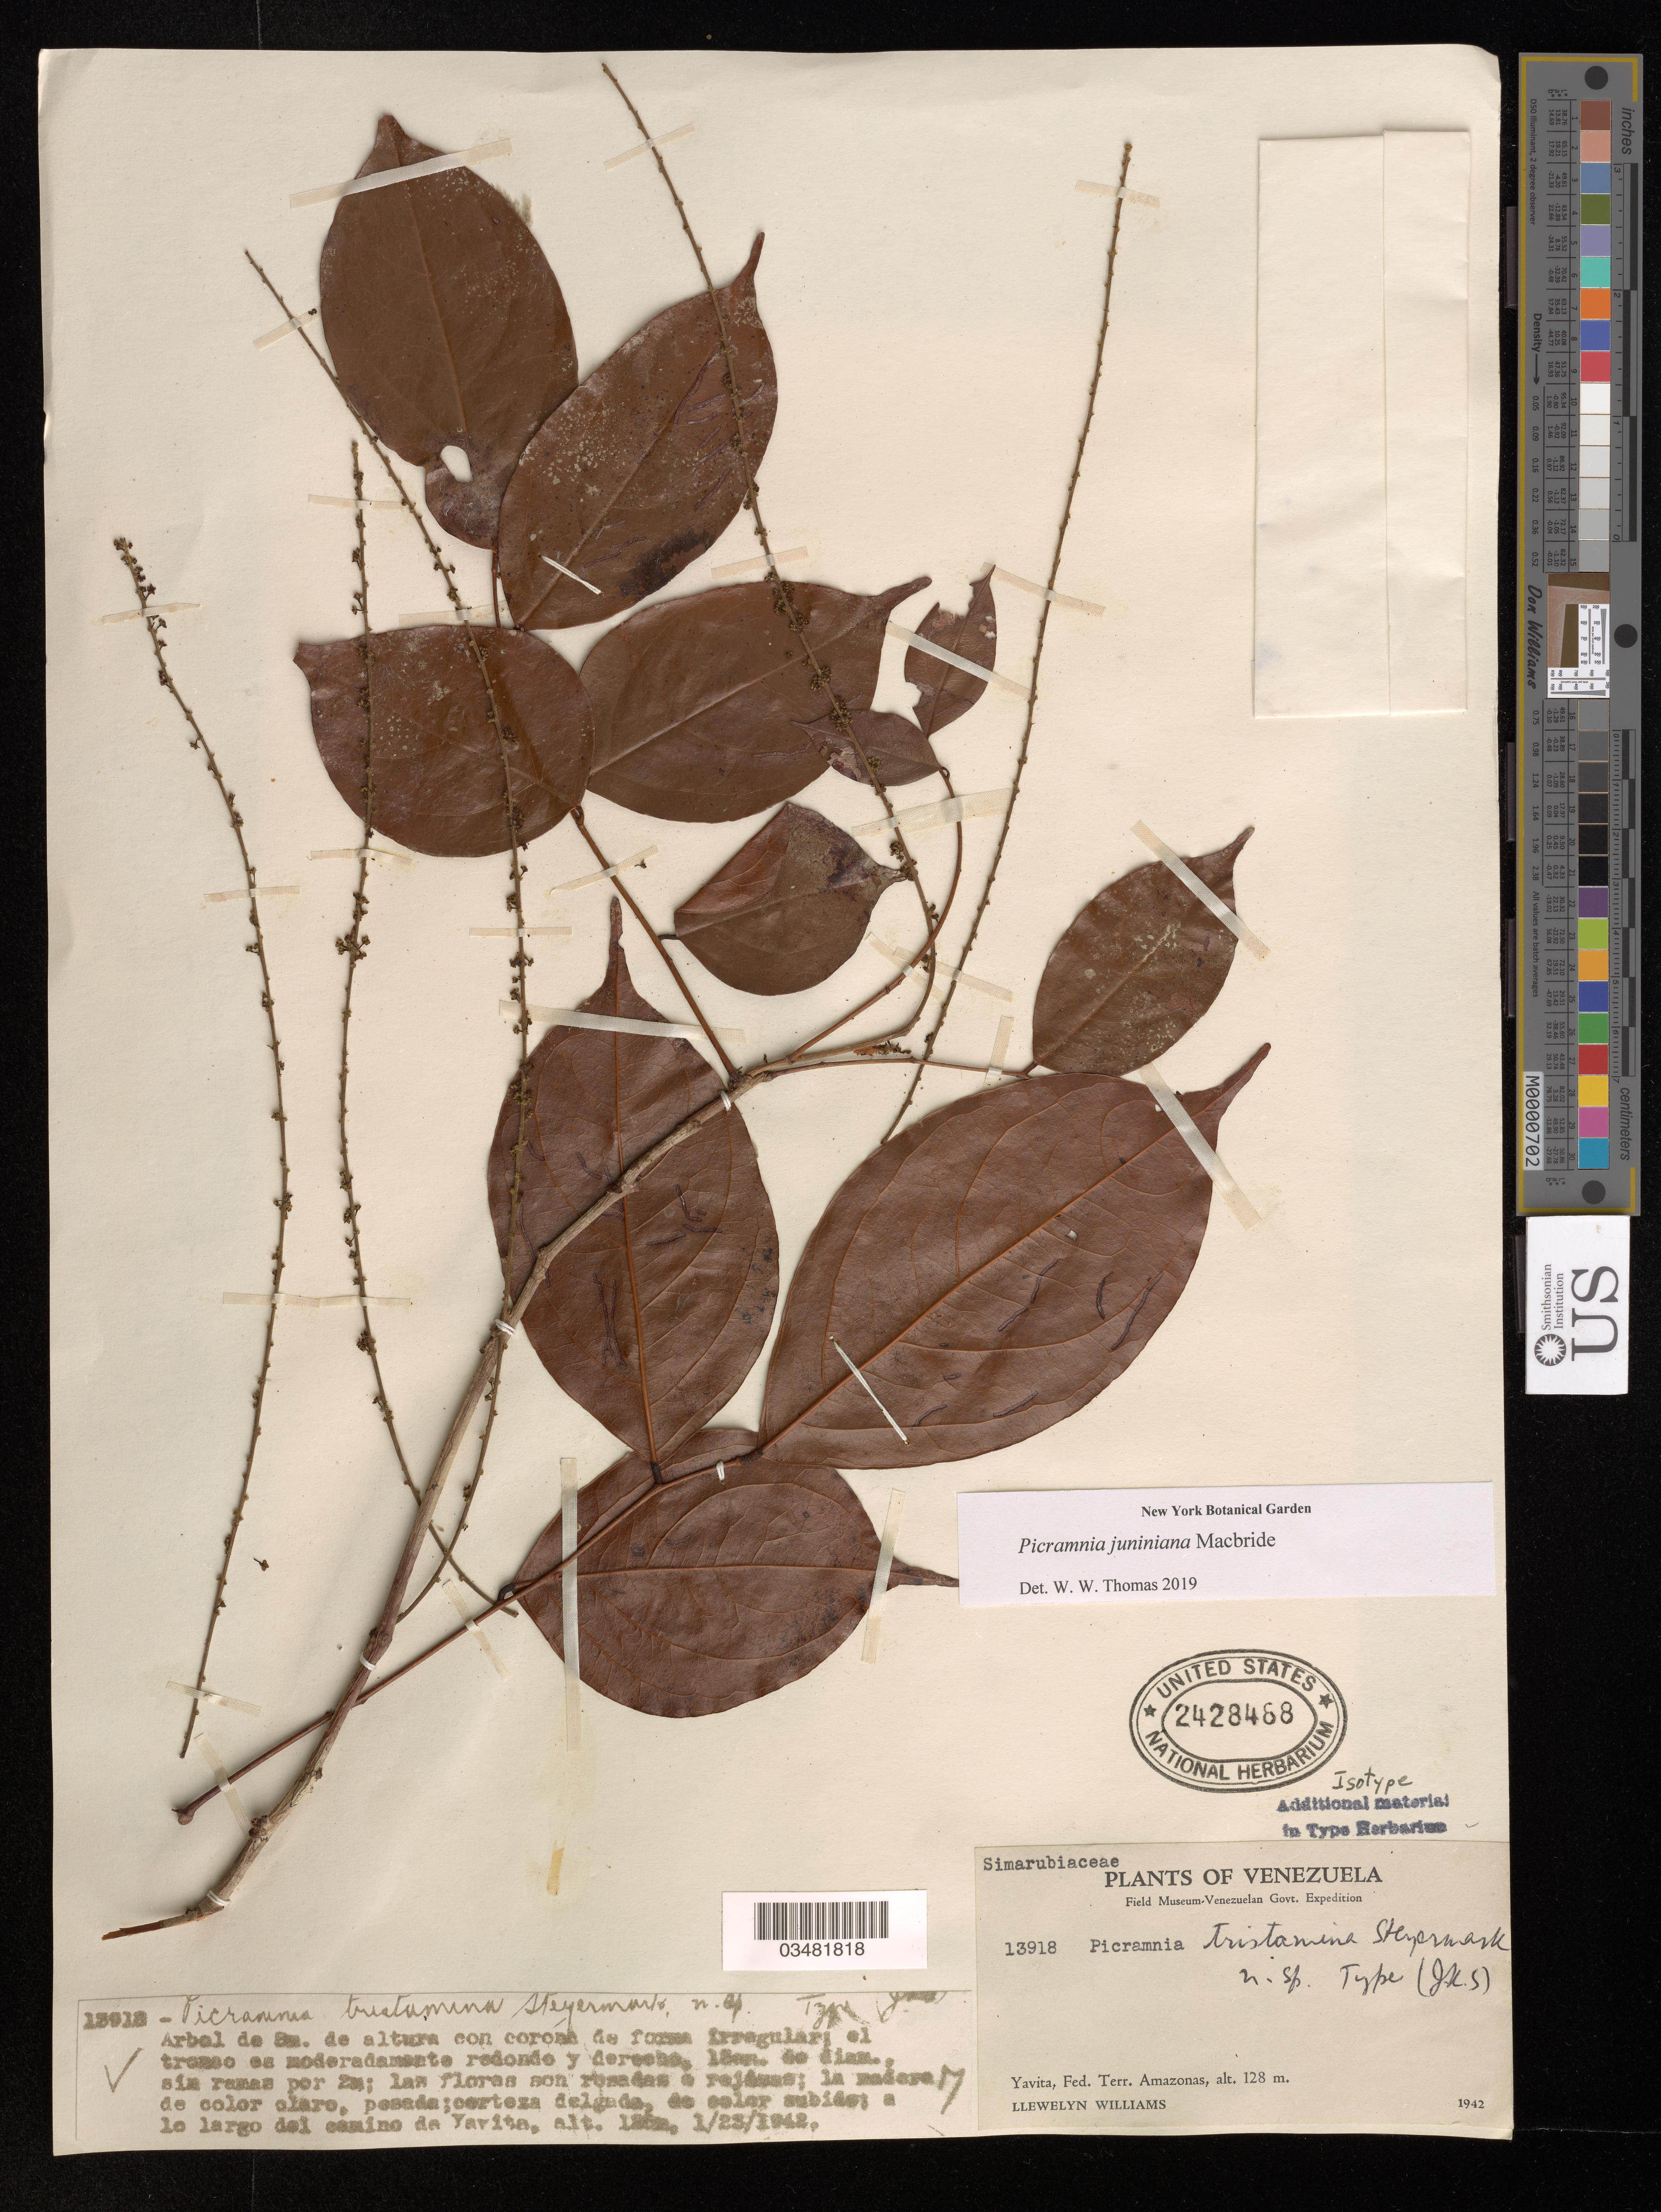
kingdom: Plantae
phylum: Tracheophyta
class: Magnoliopsida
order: Picramniales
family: Picramniaceae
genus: Picramnia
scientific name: Picramnia tristamina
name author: Steyerm.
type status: Isotype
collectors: Ll. Williams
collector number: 13918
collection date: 1942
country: Venezuela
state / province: Amazonas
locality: Yavita, Fed. Terr. Amazonas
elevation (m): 128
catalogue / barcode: US 2428468